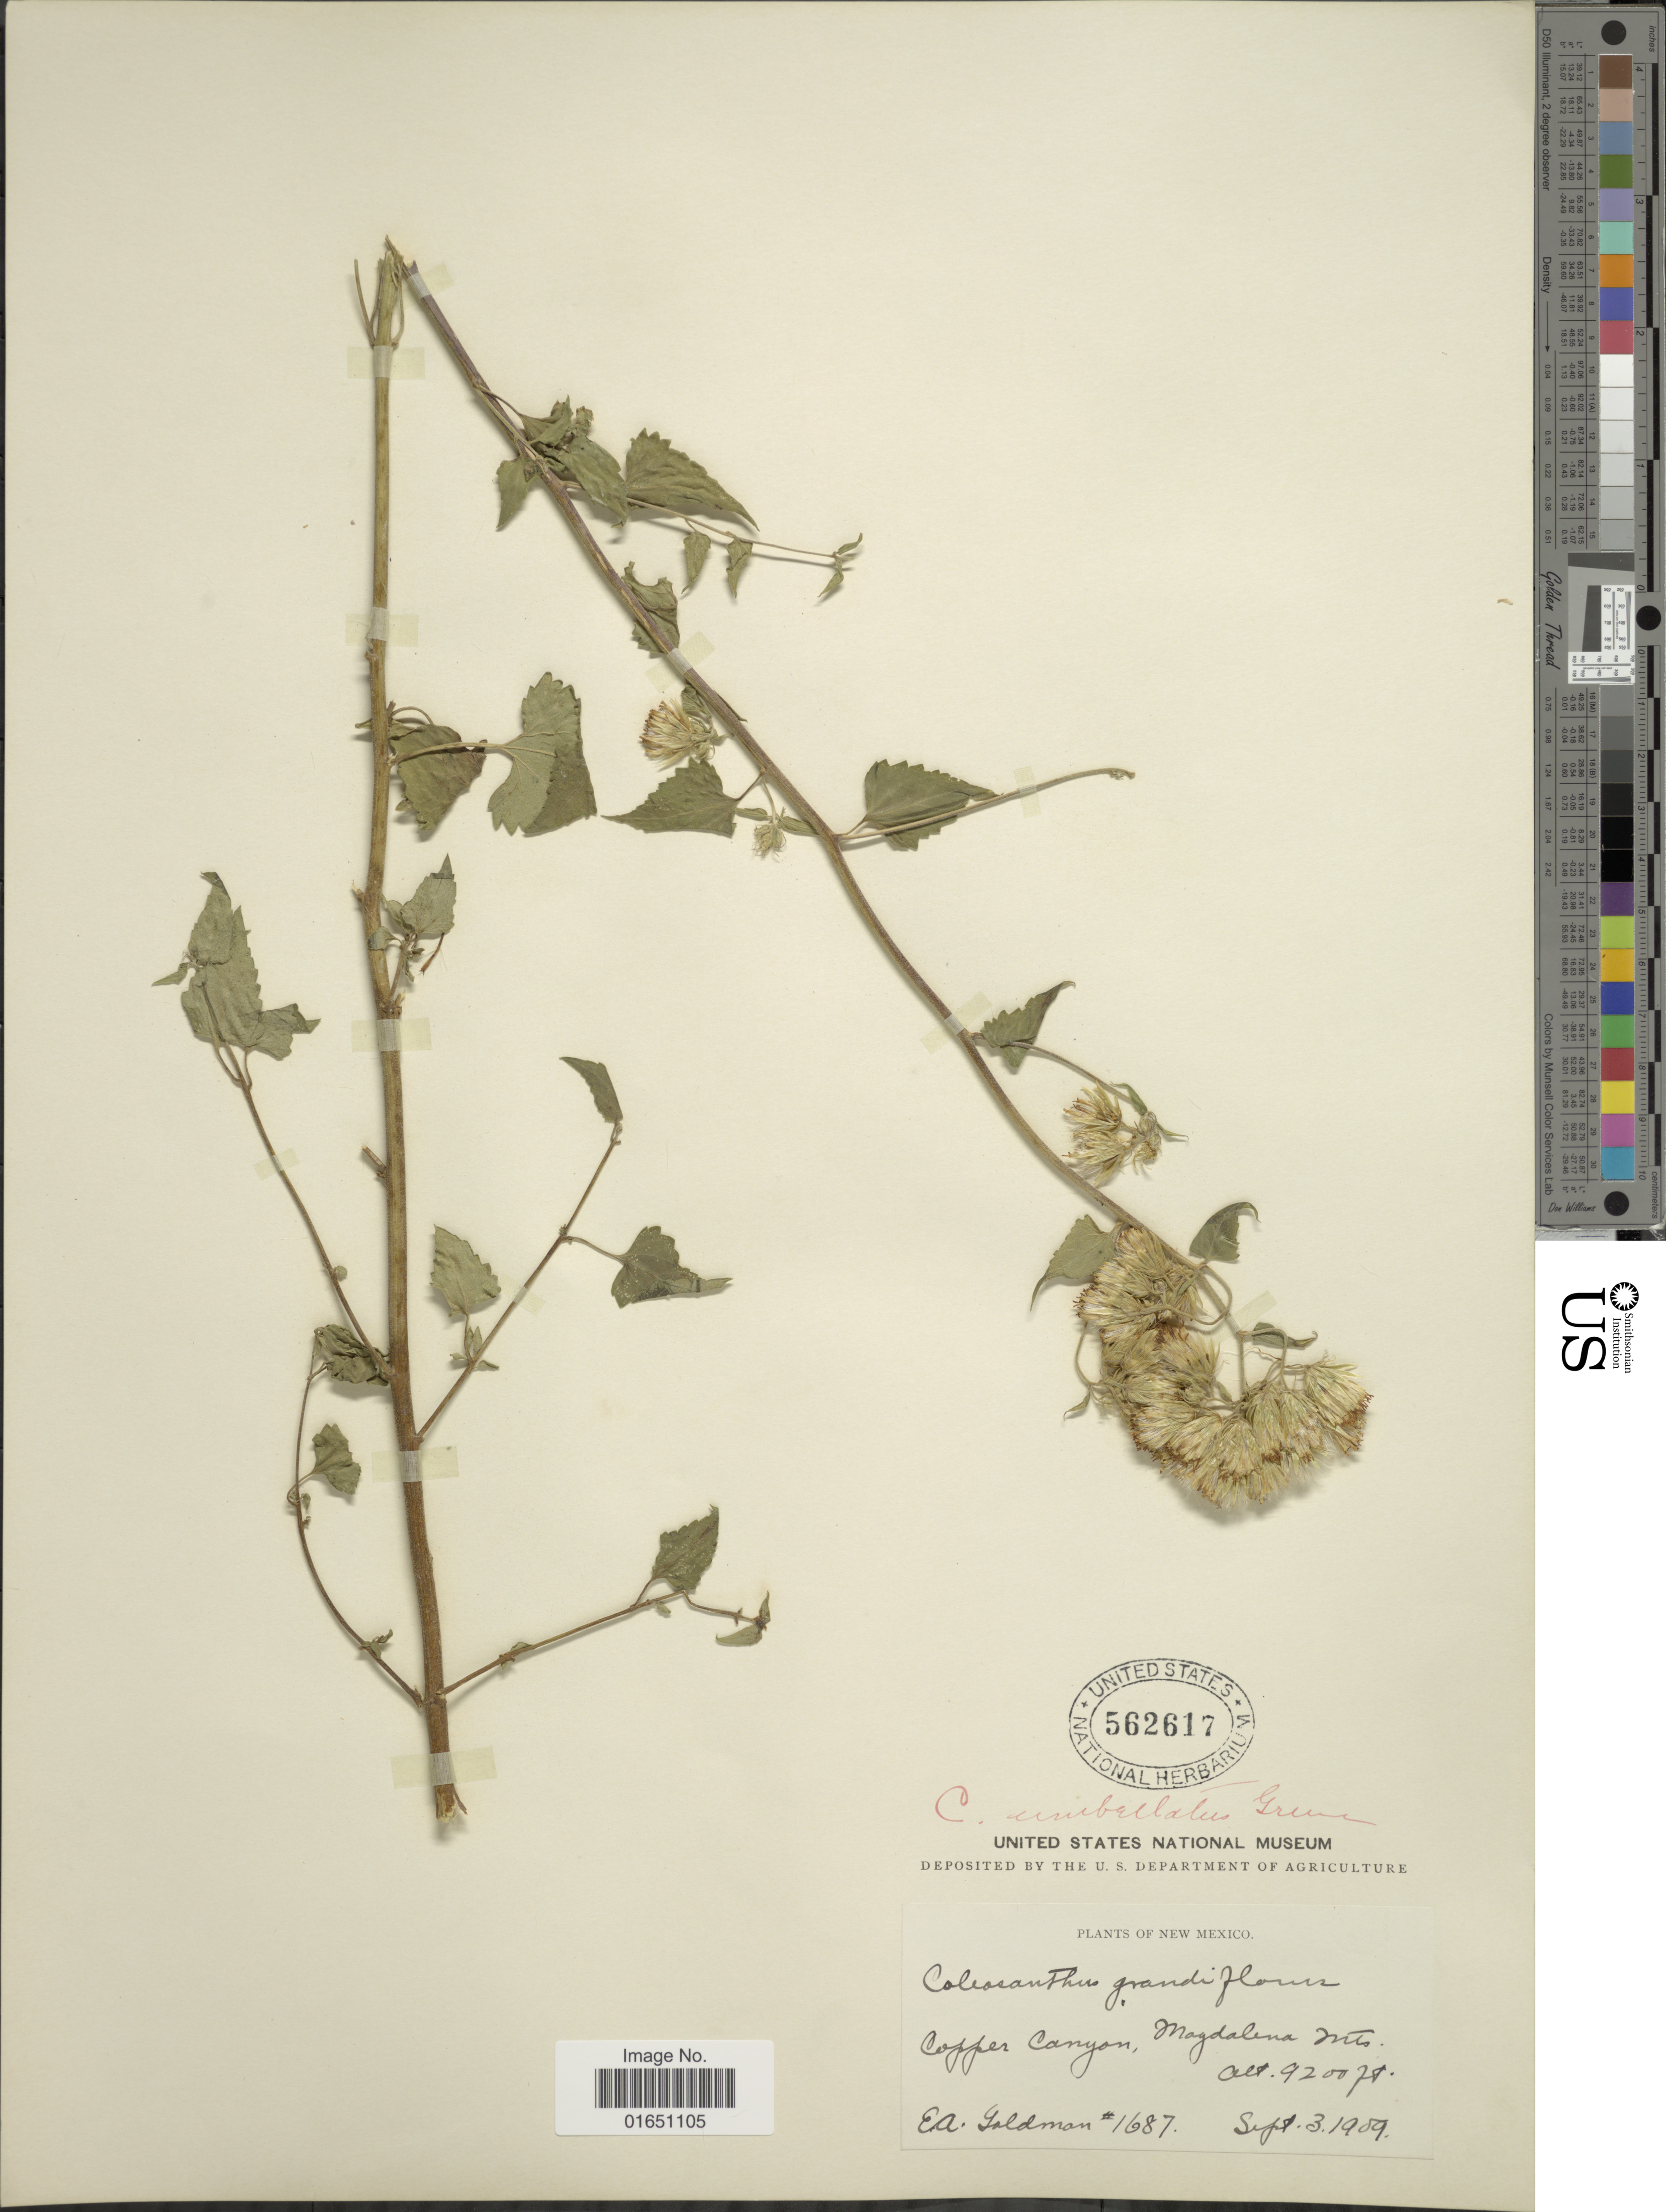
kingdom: Plantae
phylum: Tracheophyta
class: Magnoliopsida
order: Asterales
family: Asteraceae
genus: Brickellia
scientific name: Brickellia grandiflora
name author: (Hook.) Nutt.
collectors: E. A. Goldman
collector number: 1687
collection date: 1909-09-03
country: United States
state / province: New Mexico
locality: Copper Canyon, Magdelena Mts.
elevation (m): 2804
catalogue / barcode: US 562617